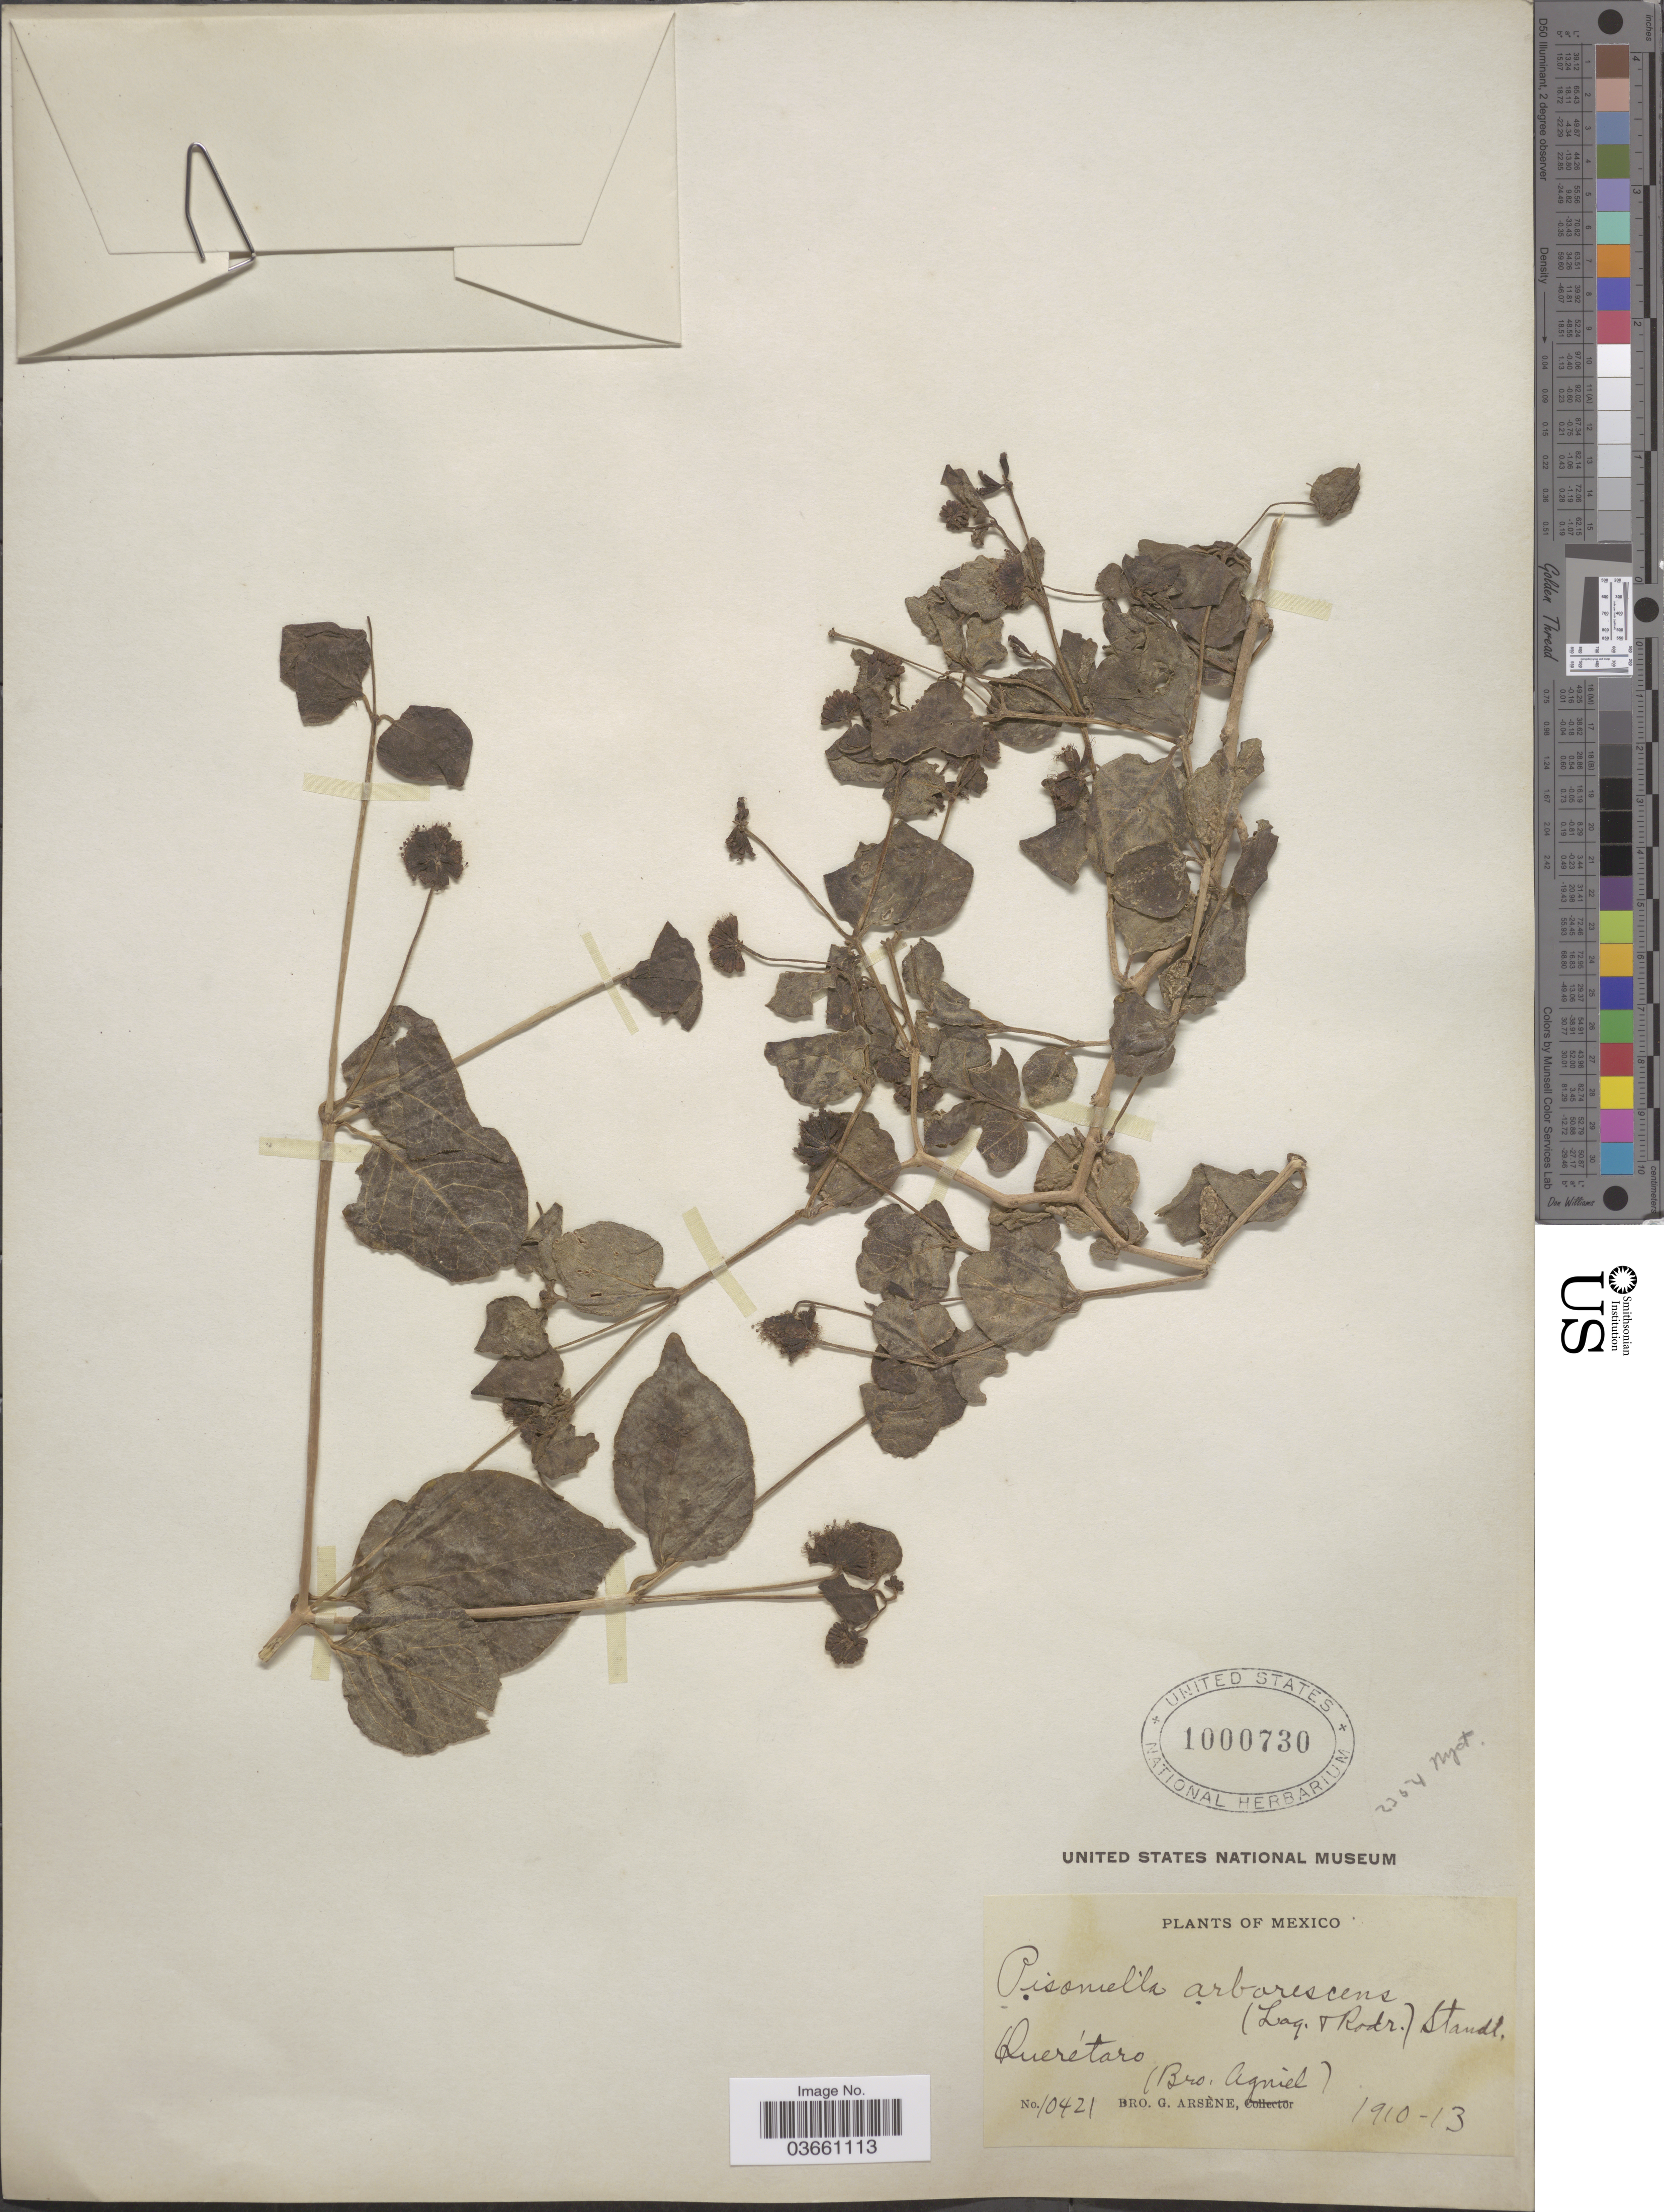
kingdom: Plantae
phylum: Tracheophyta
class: Magnoliopsida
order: Caryophyllales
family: Nyctaginaceae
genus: Pisoniella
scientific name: Pisoniella arborescens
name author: (Lag. & Rodr.) Standl.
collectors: Bro. G. Arsène & Bro. Agniel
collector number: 10421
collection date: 1910/1913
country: Mexico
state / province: Querétaro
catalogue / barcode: US 1000730